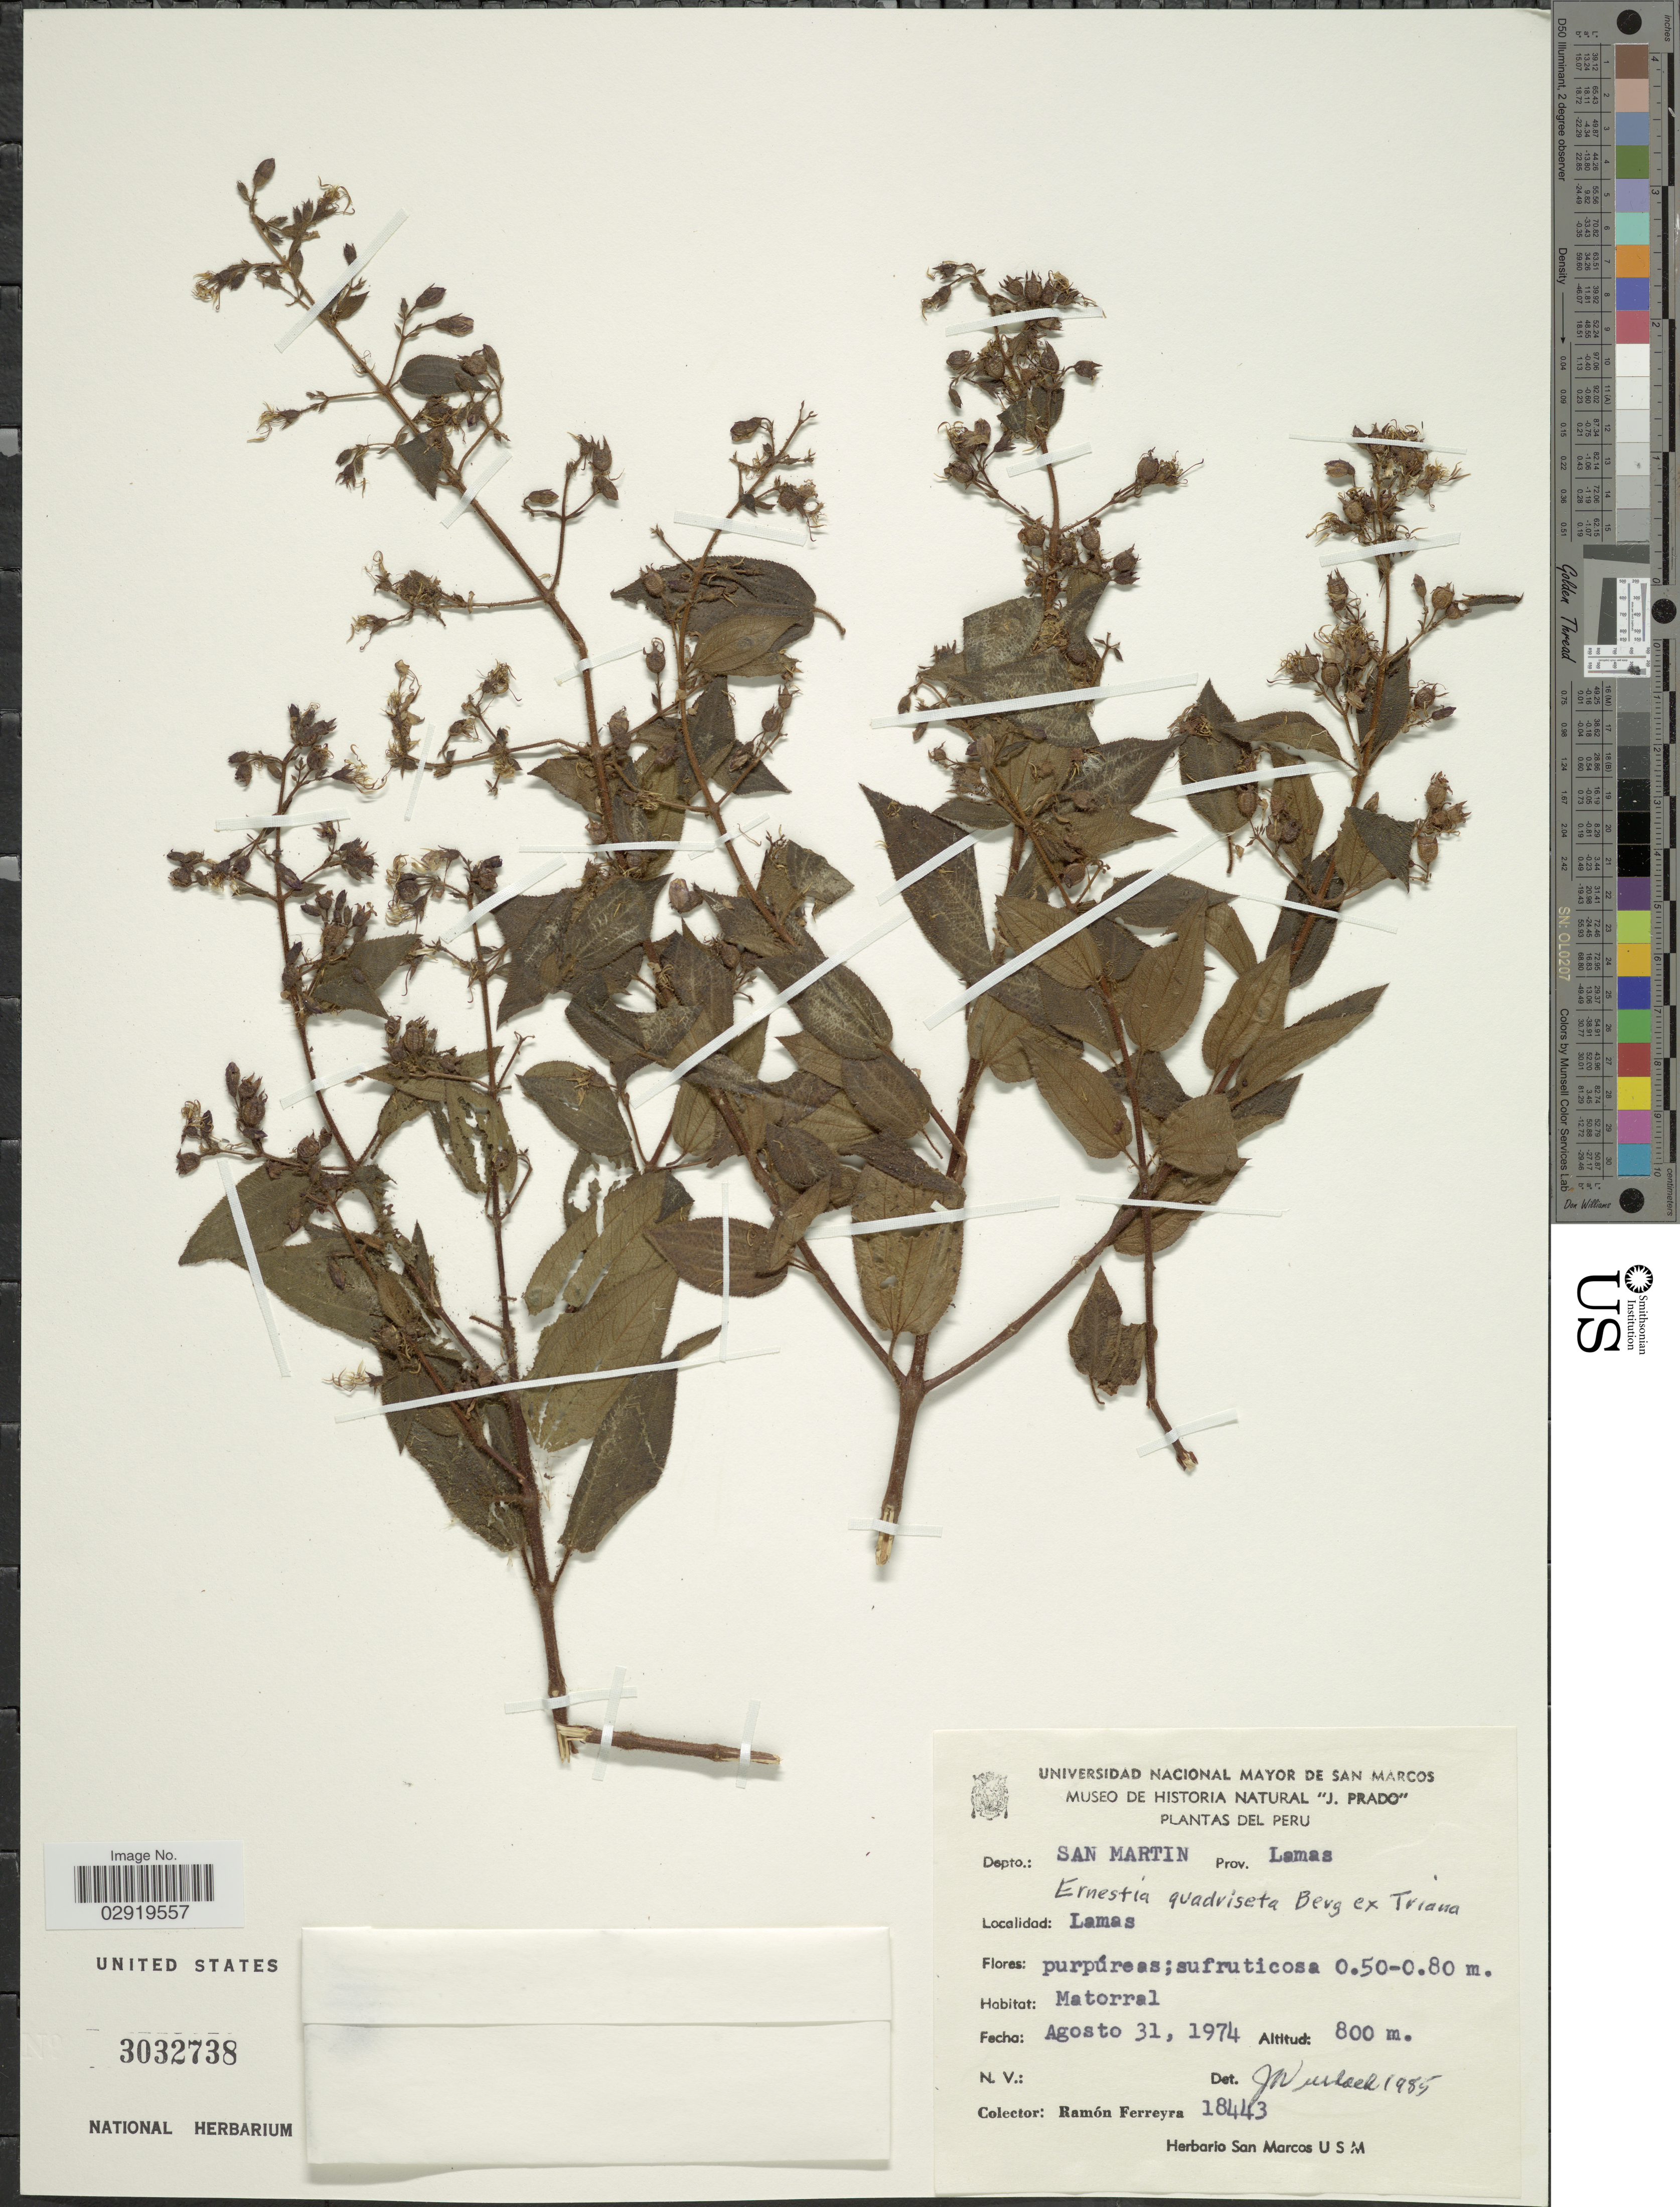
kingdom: Plantae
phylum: Tracheophyta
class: Magnoliopsida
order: Myrtales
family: Melastomataceae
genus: Ernestia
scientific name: Ernestia quadrisetosa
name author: Berg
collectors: R. A. Ferreyra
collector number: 18443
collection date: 1974-08-31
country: Peru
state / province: San Martín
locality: Depto.: San Martin. Prov. Lamas. Lamas.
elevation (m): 800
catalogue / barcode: US 3032738